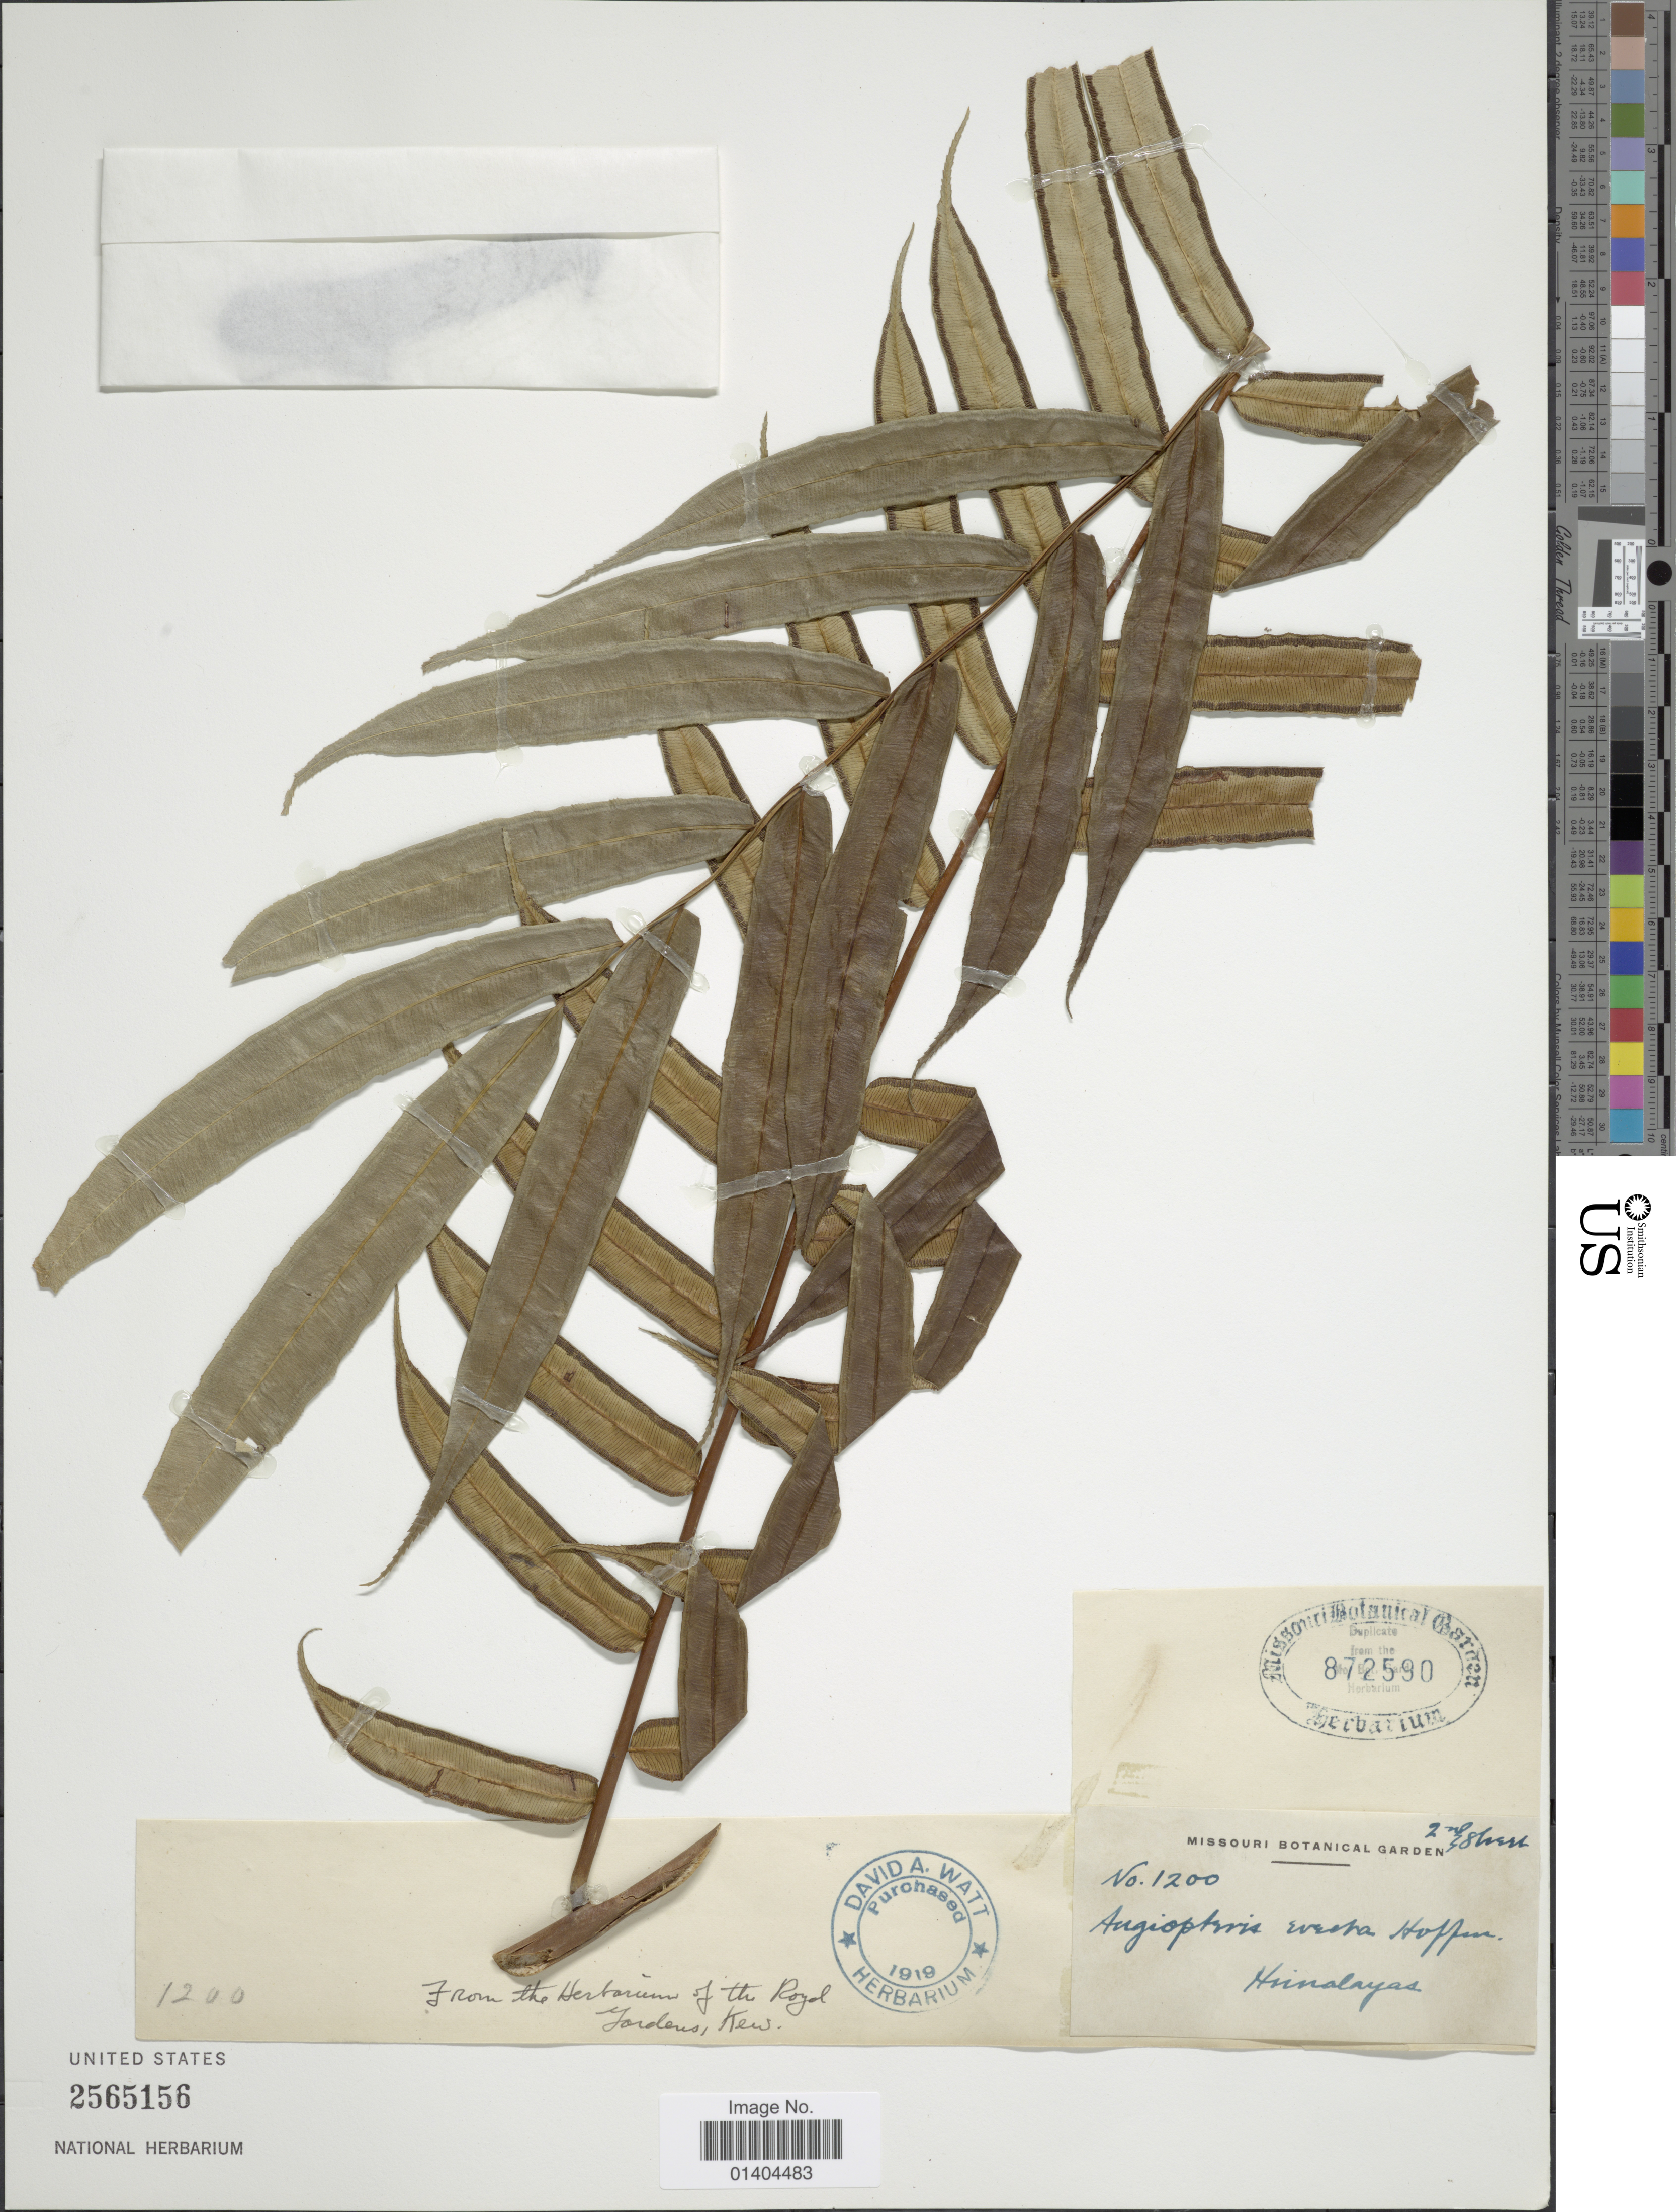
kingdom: Plantae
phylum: Tracheophyta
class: Polypodiopsida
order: Marattiales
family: Marattiaceae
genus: Angiopteris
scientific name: Angiopteris evecta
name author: (G. Forst.) Hoffm.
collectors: Missouri Botanical Garden (MO)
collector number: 1200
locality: Himalayas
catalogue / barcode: US 2565156